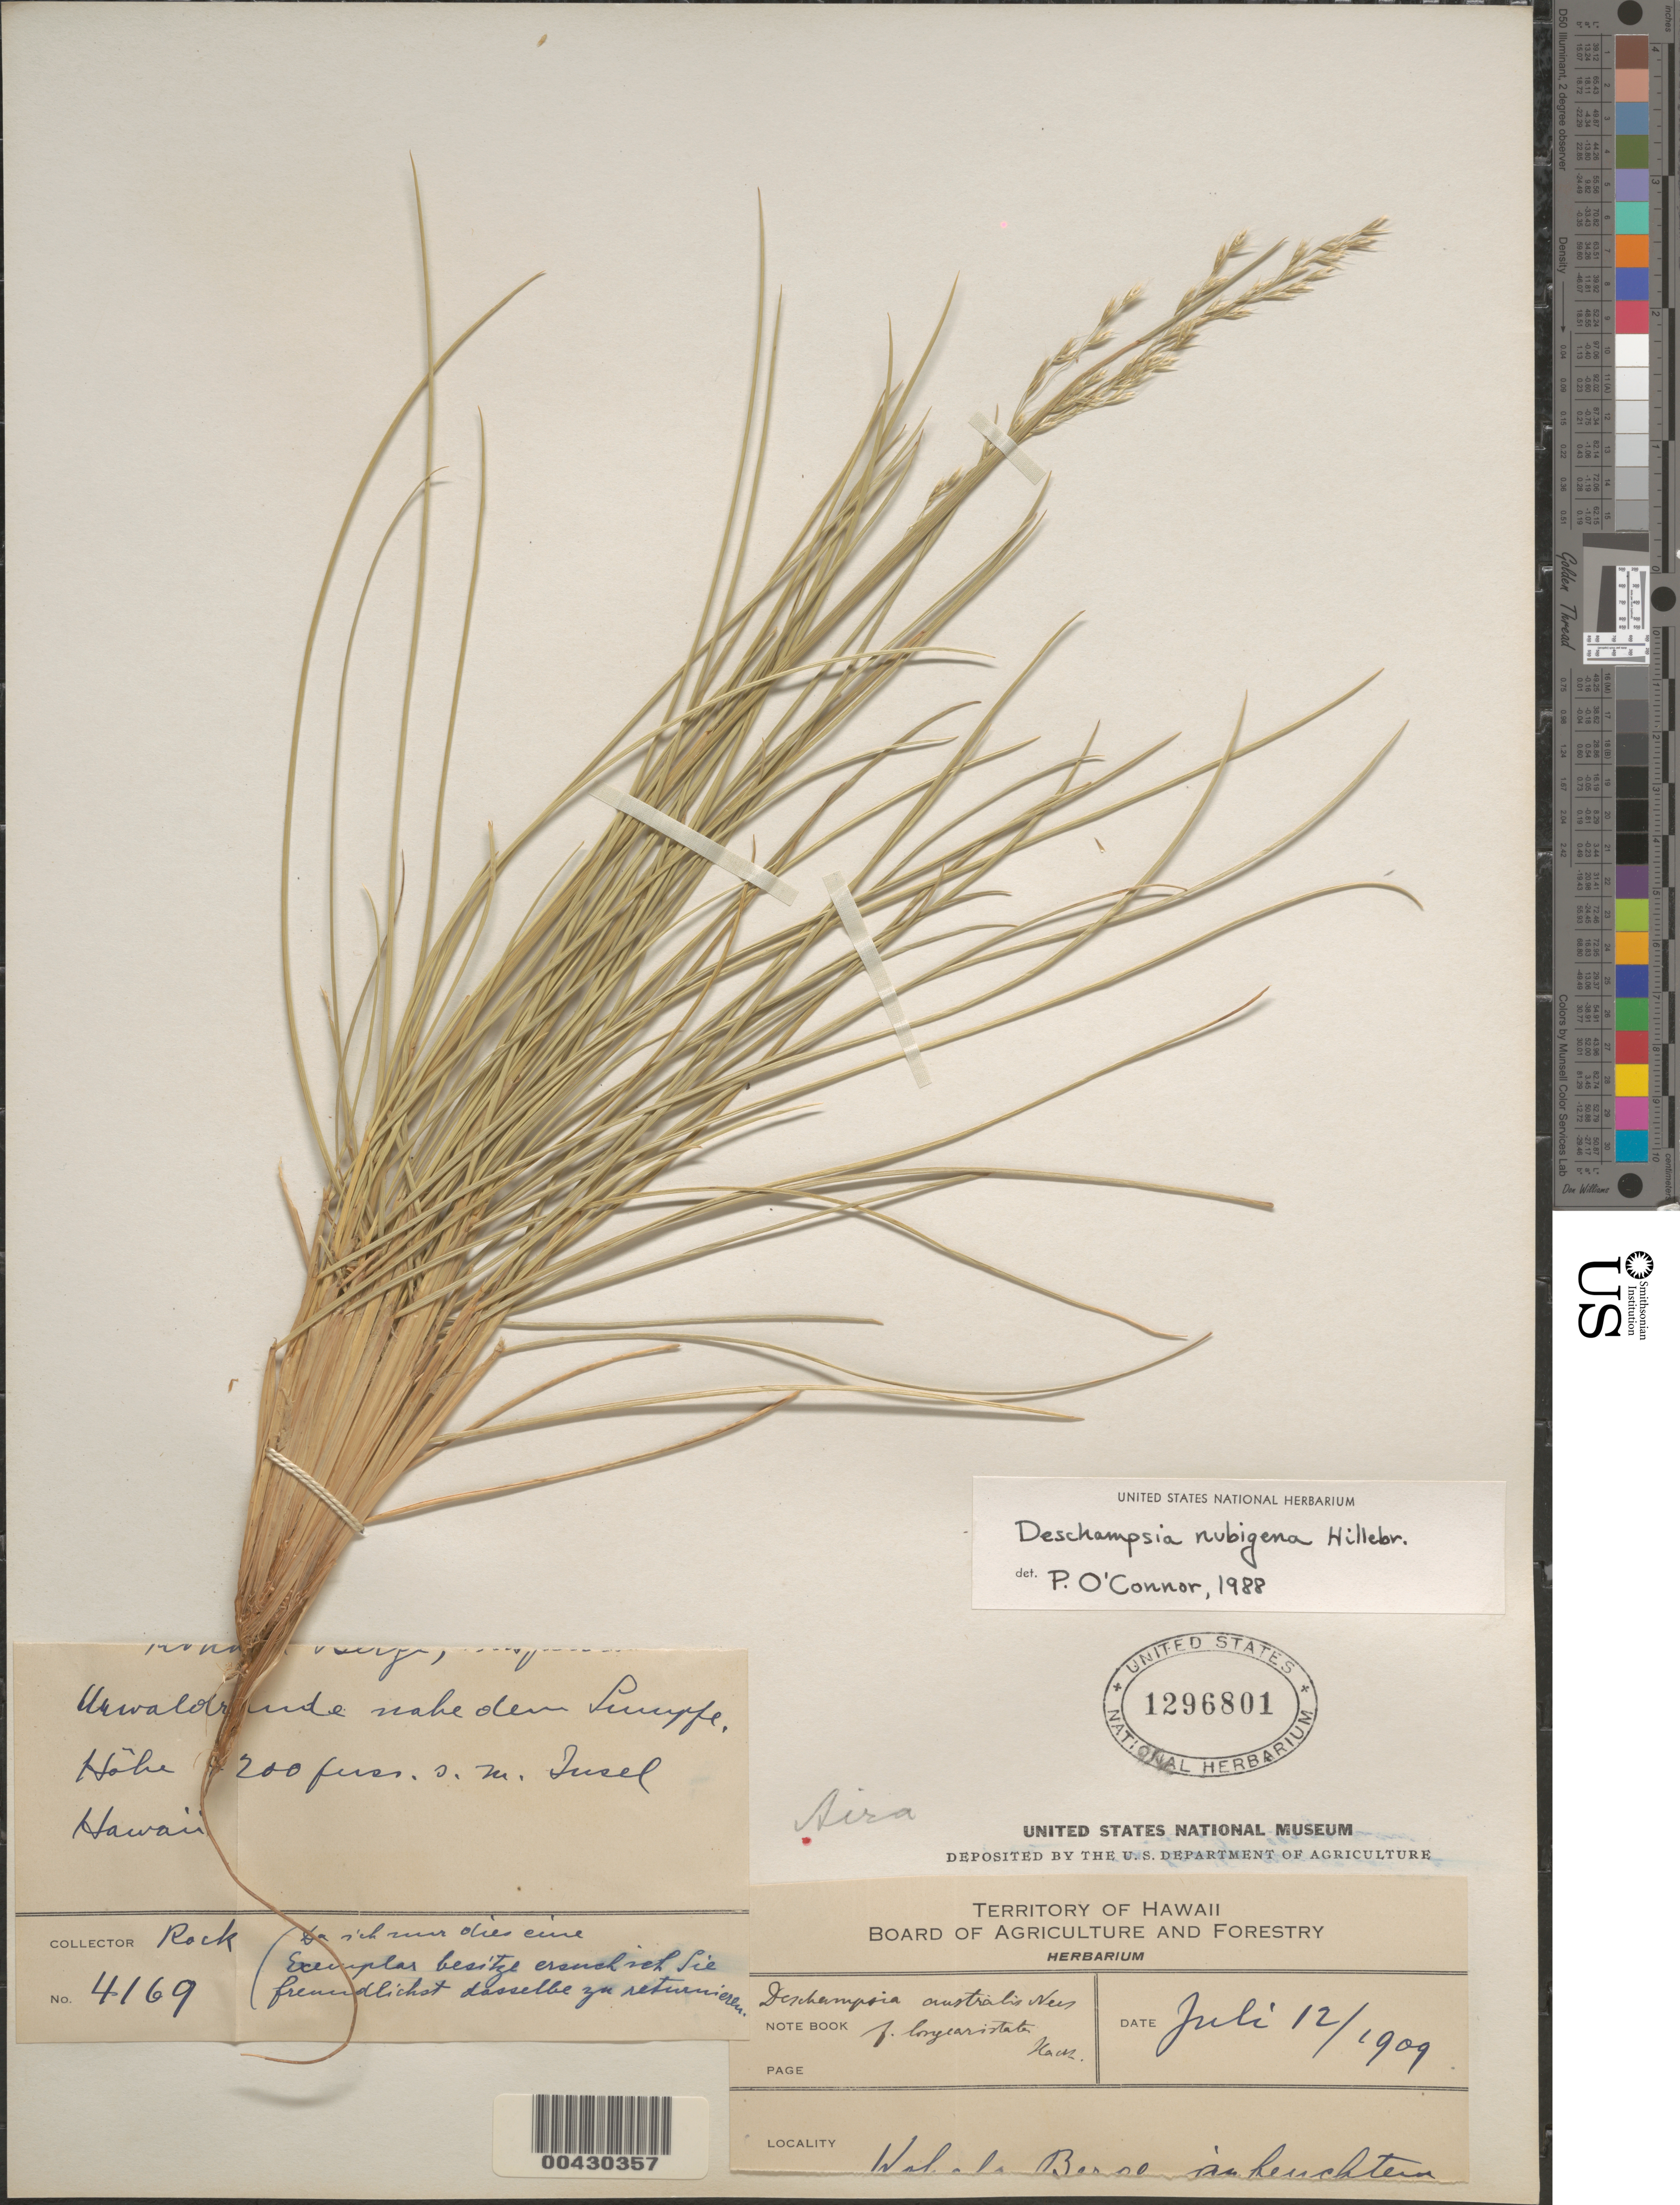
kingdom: Plantae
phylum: Tracheophyta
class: Liliopsida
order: Poales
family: Poaceae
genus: Deschampsia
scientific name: Deschampsia nubigena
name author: Hillebr.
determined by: O'Connor, P.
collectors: J. F. Rock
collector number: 4169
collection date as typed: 12 Jul 1909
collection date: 1909-07-12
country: United States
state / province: Hawaii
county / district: Hawaii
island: Hawaii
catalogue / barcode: US 1296801